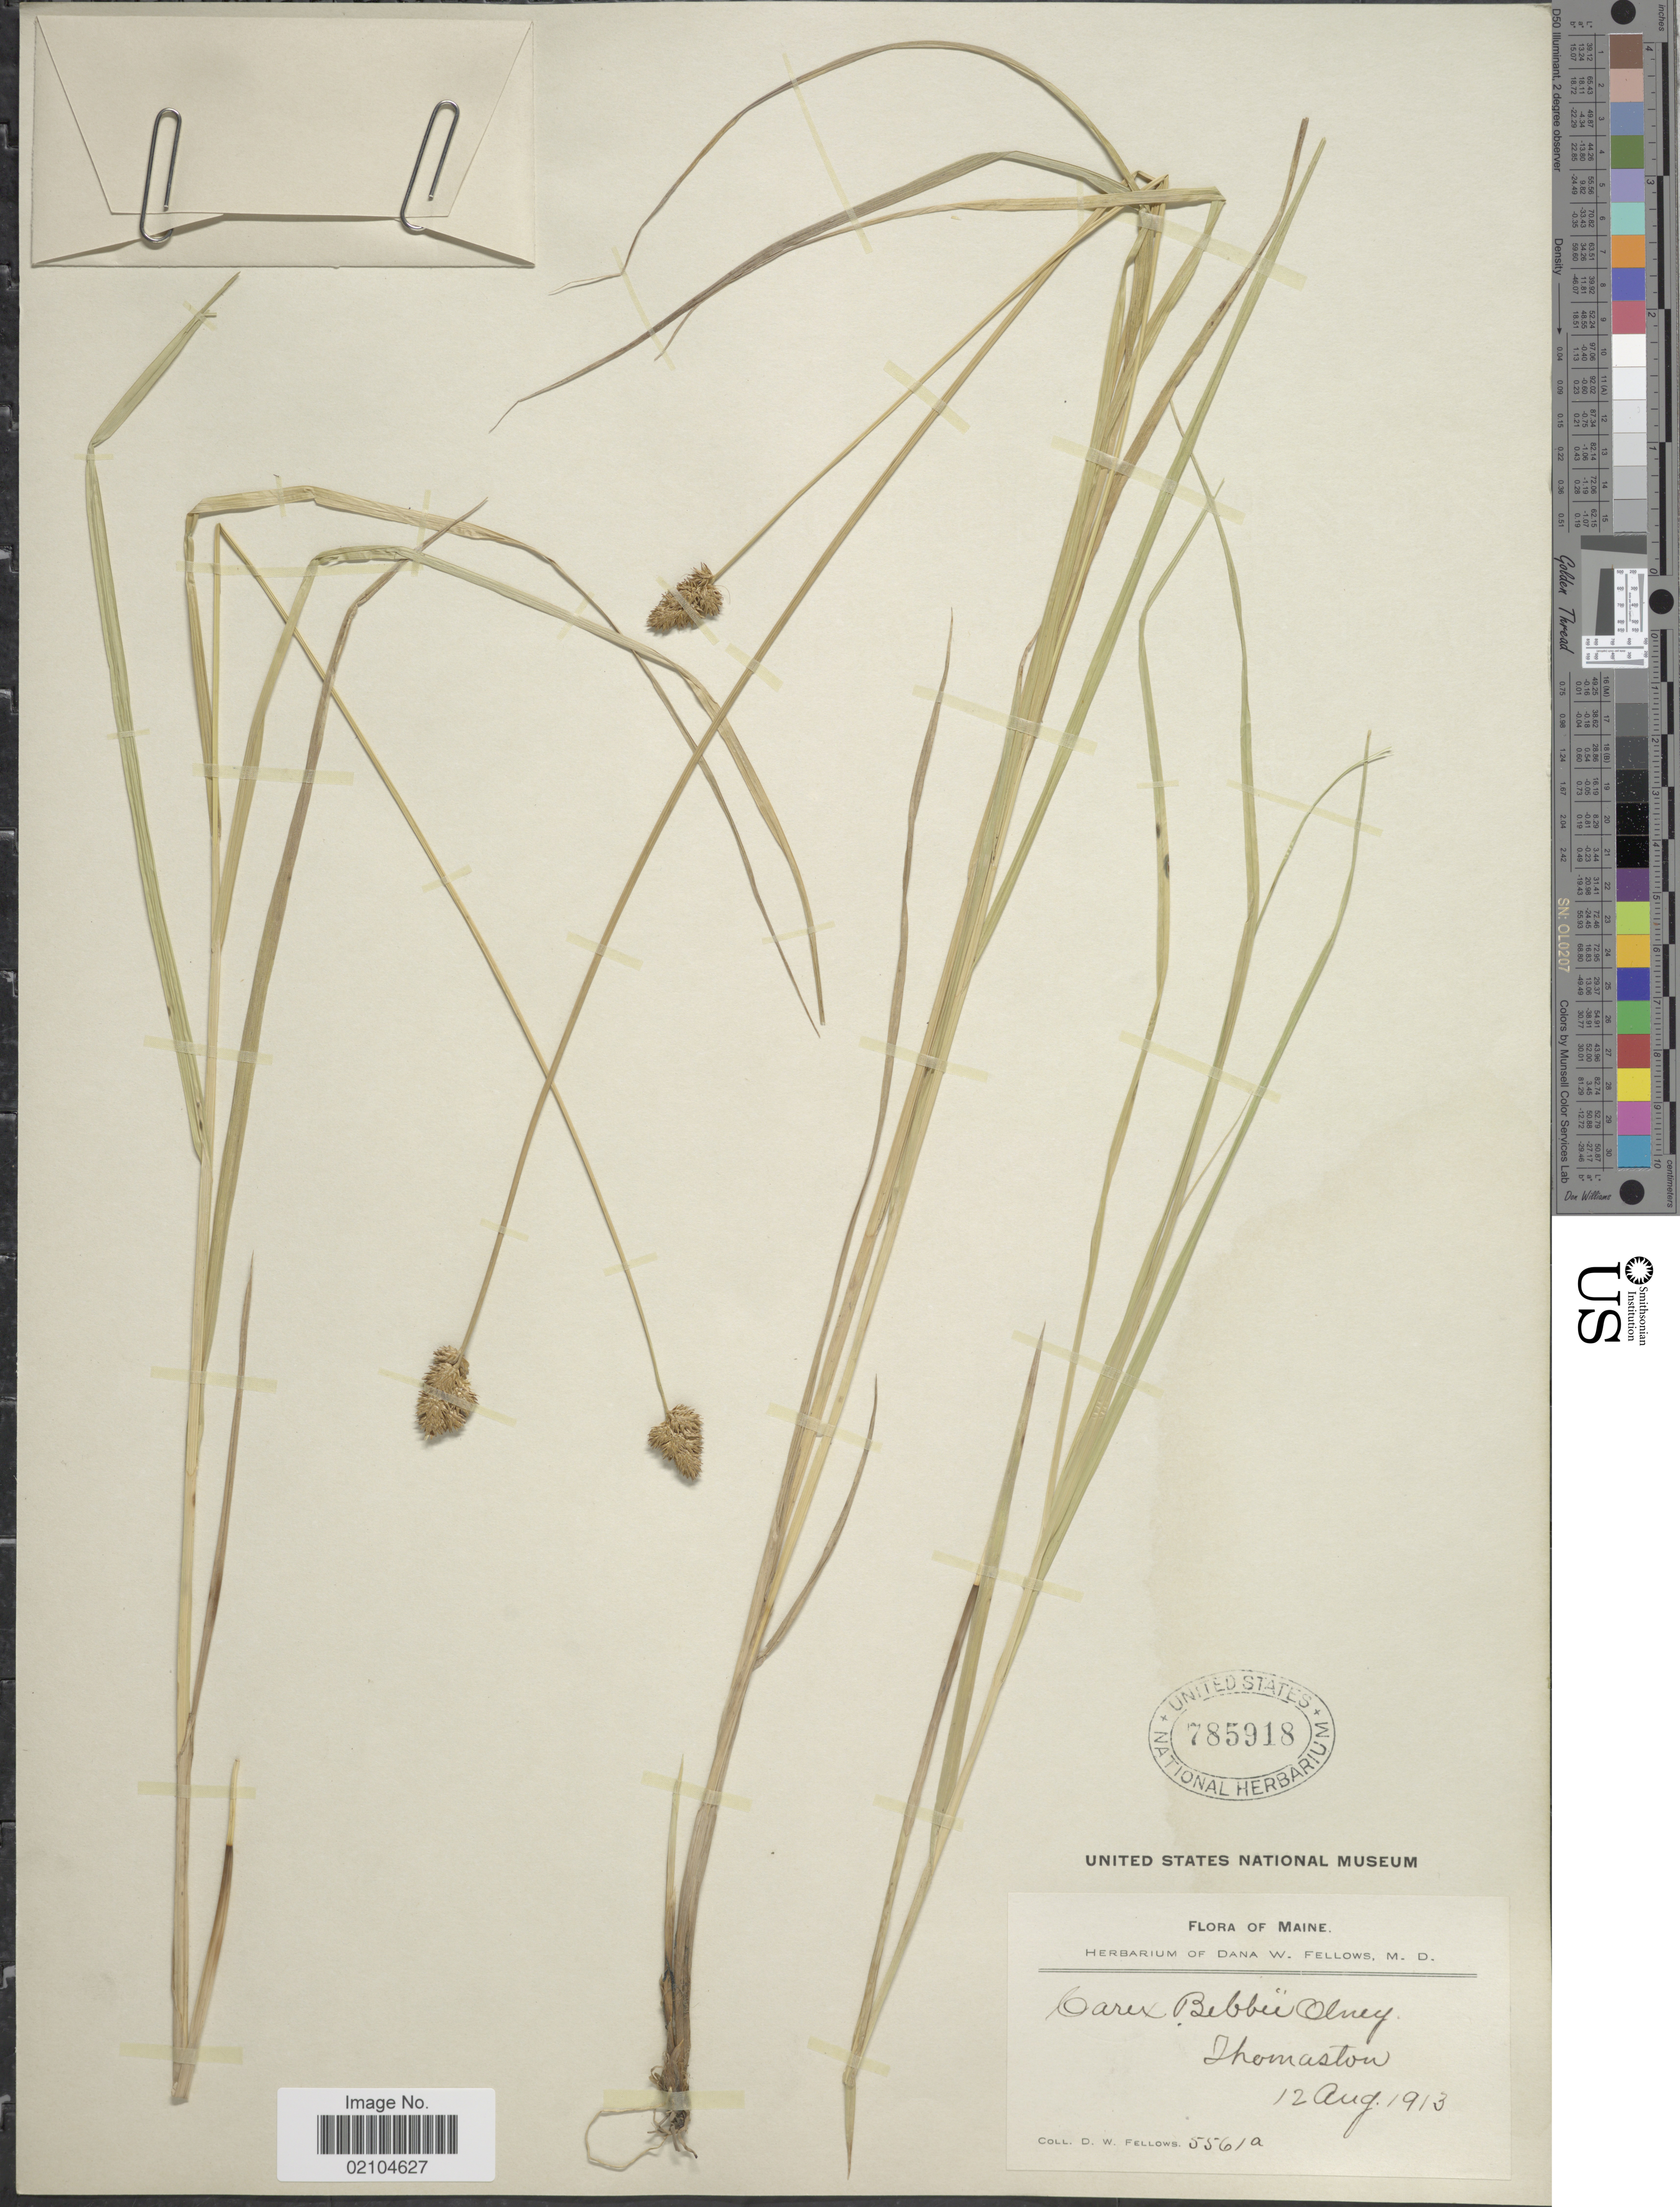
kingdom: Plantae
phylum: Tracheophyta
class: Liliopsida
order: Poales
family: Cyperaceae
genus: Carex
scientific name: Carex bebbii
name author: (L.H. Bailey) Olney ex Fernald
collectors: D. W. Fellows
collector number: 5561a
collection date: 1913-08-12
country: United States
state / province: Maine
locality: Thomaston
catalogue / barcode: US 785918